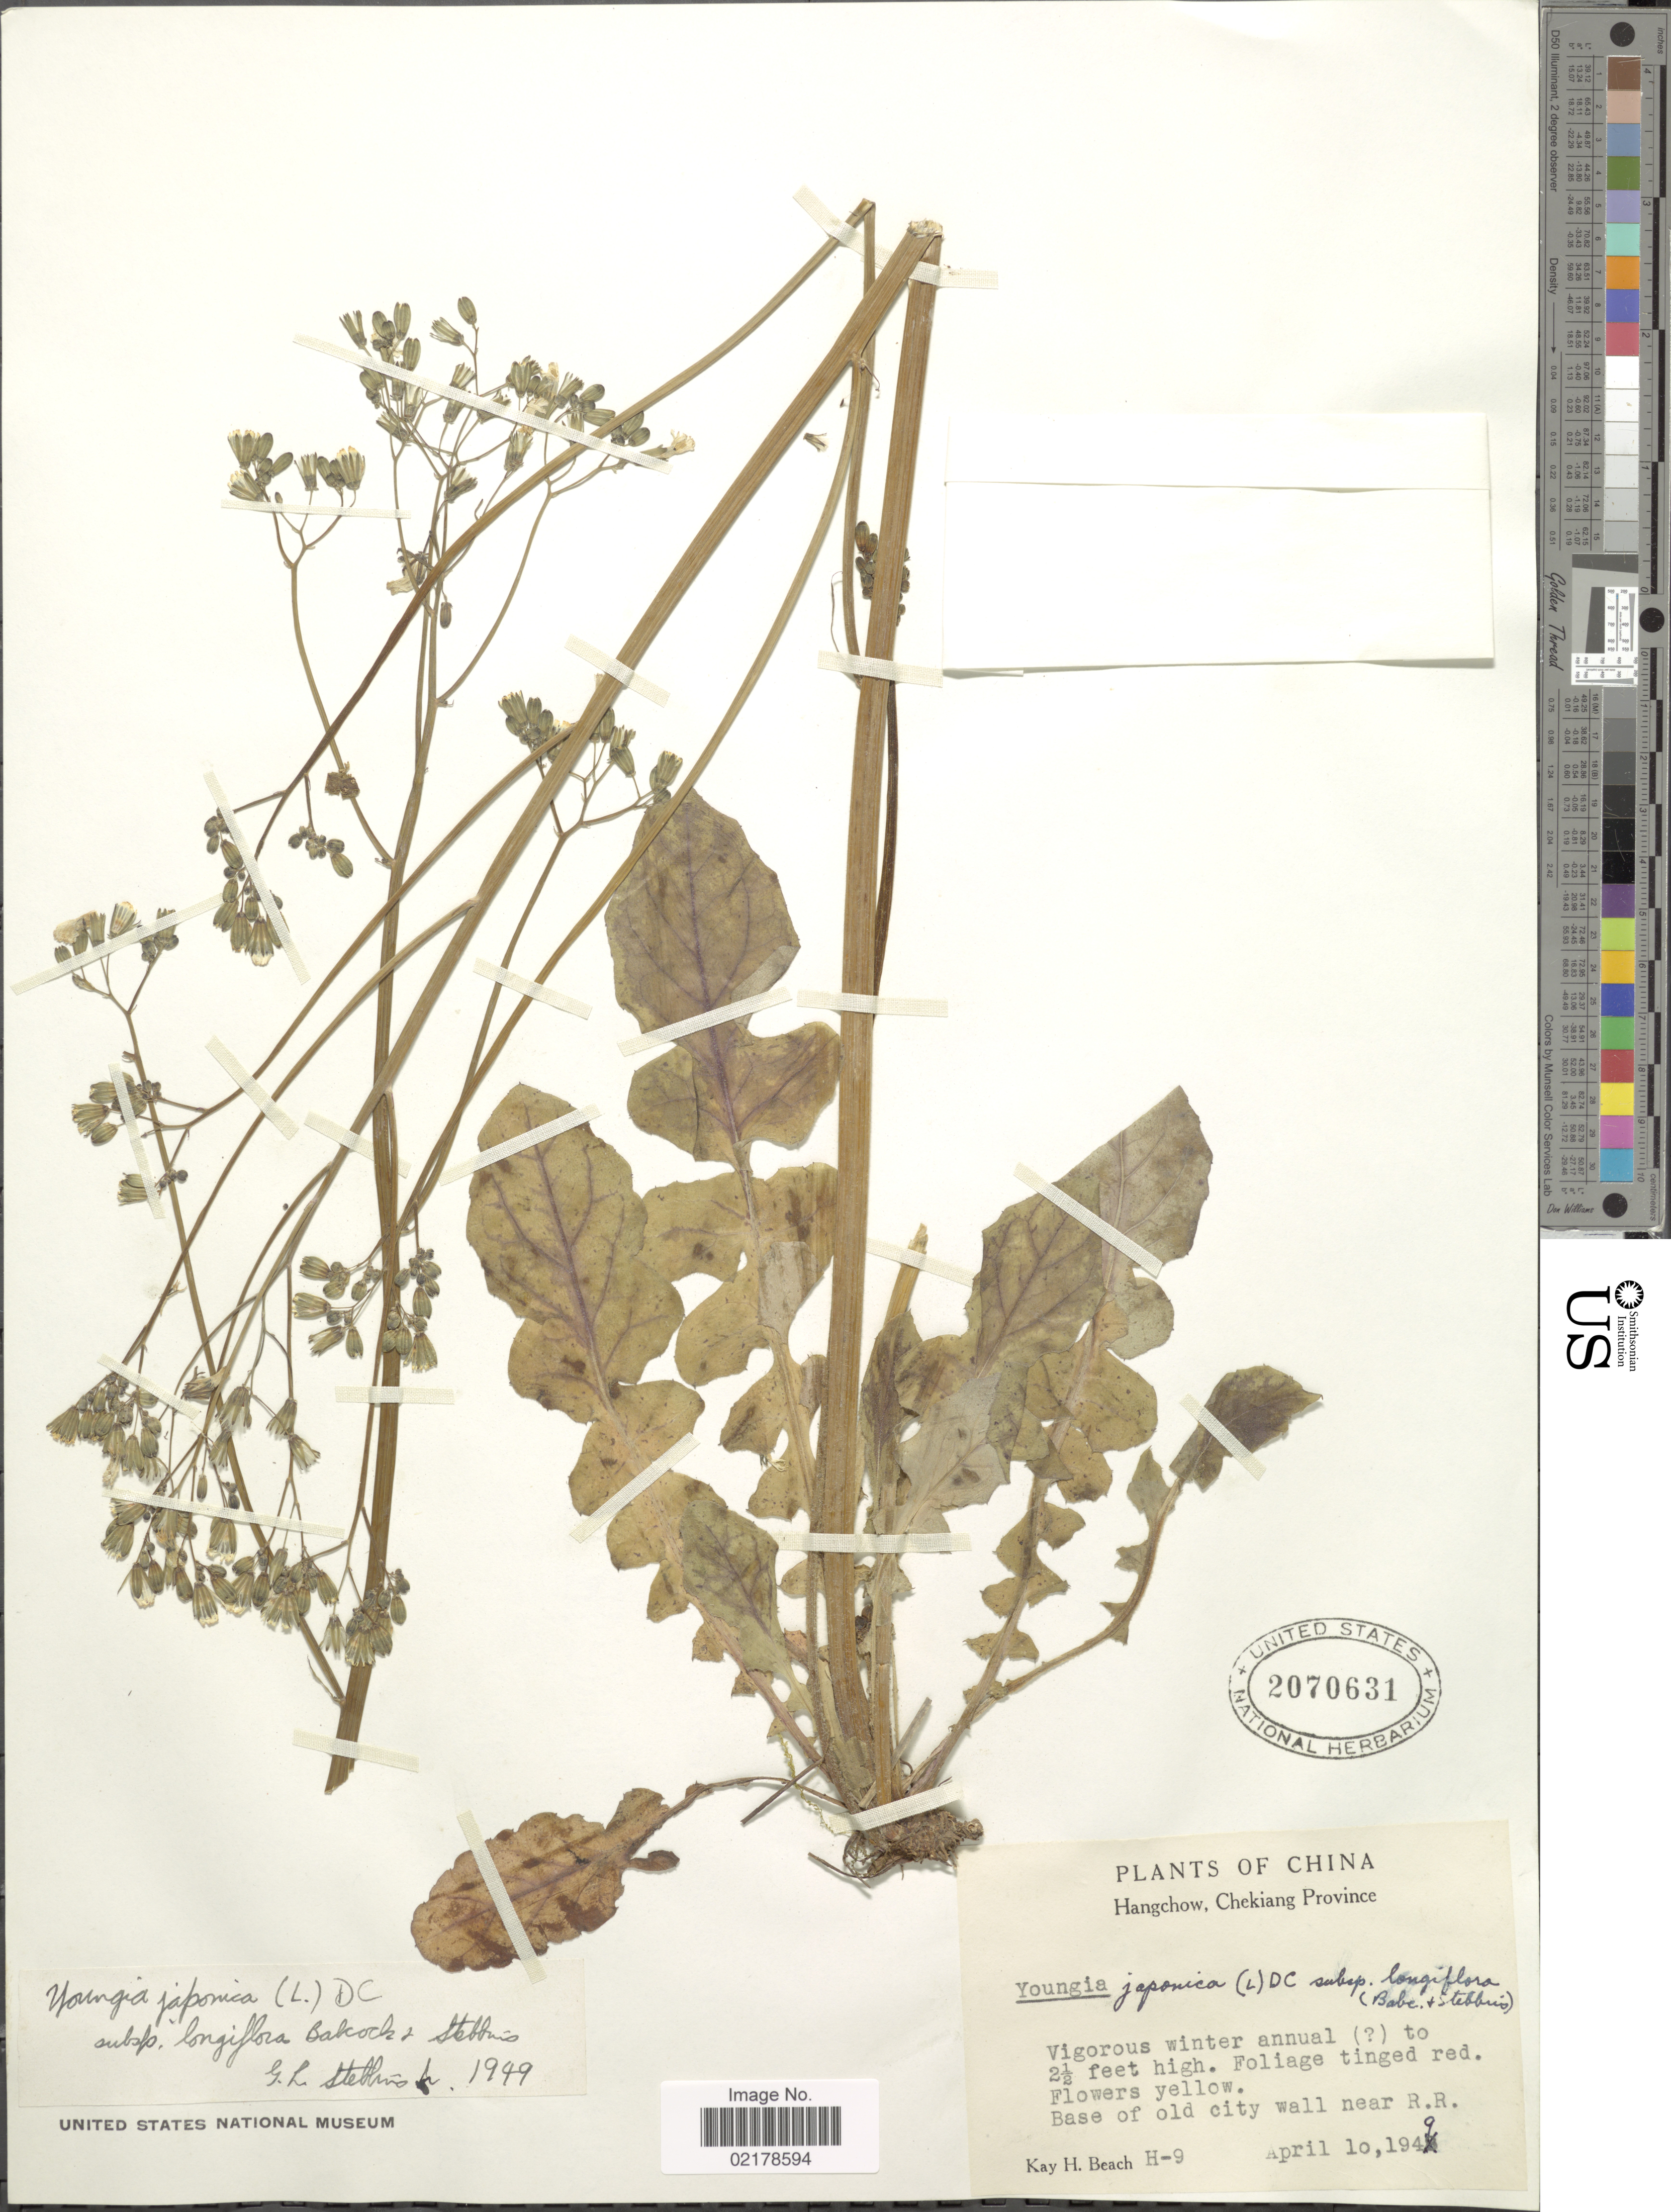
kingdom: Plantae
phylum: Tracheophyta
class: Magnoliopsida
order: Asterales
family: Asteraceae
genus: Youngia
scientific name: Youngia japonica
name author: (L.) DC.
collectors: K. H. Beach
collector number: H-9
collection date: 1999-04-10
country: China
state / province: Zhejiang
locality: Hangchow, Chekiang Proivnce, base of old city wall near R.R.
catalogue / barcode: US 2070631